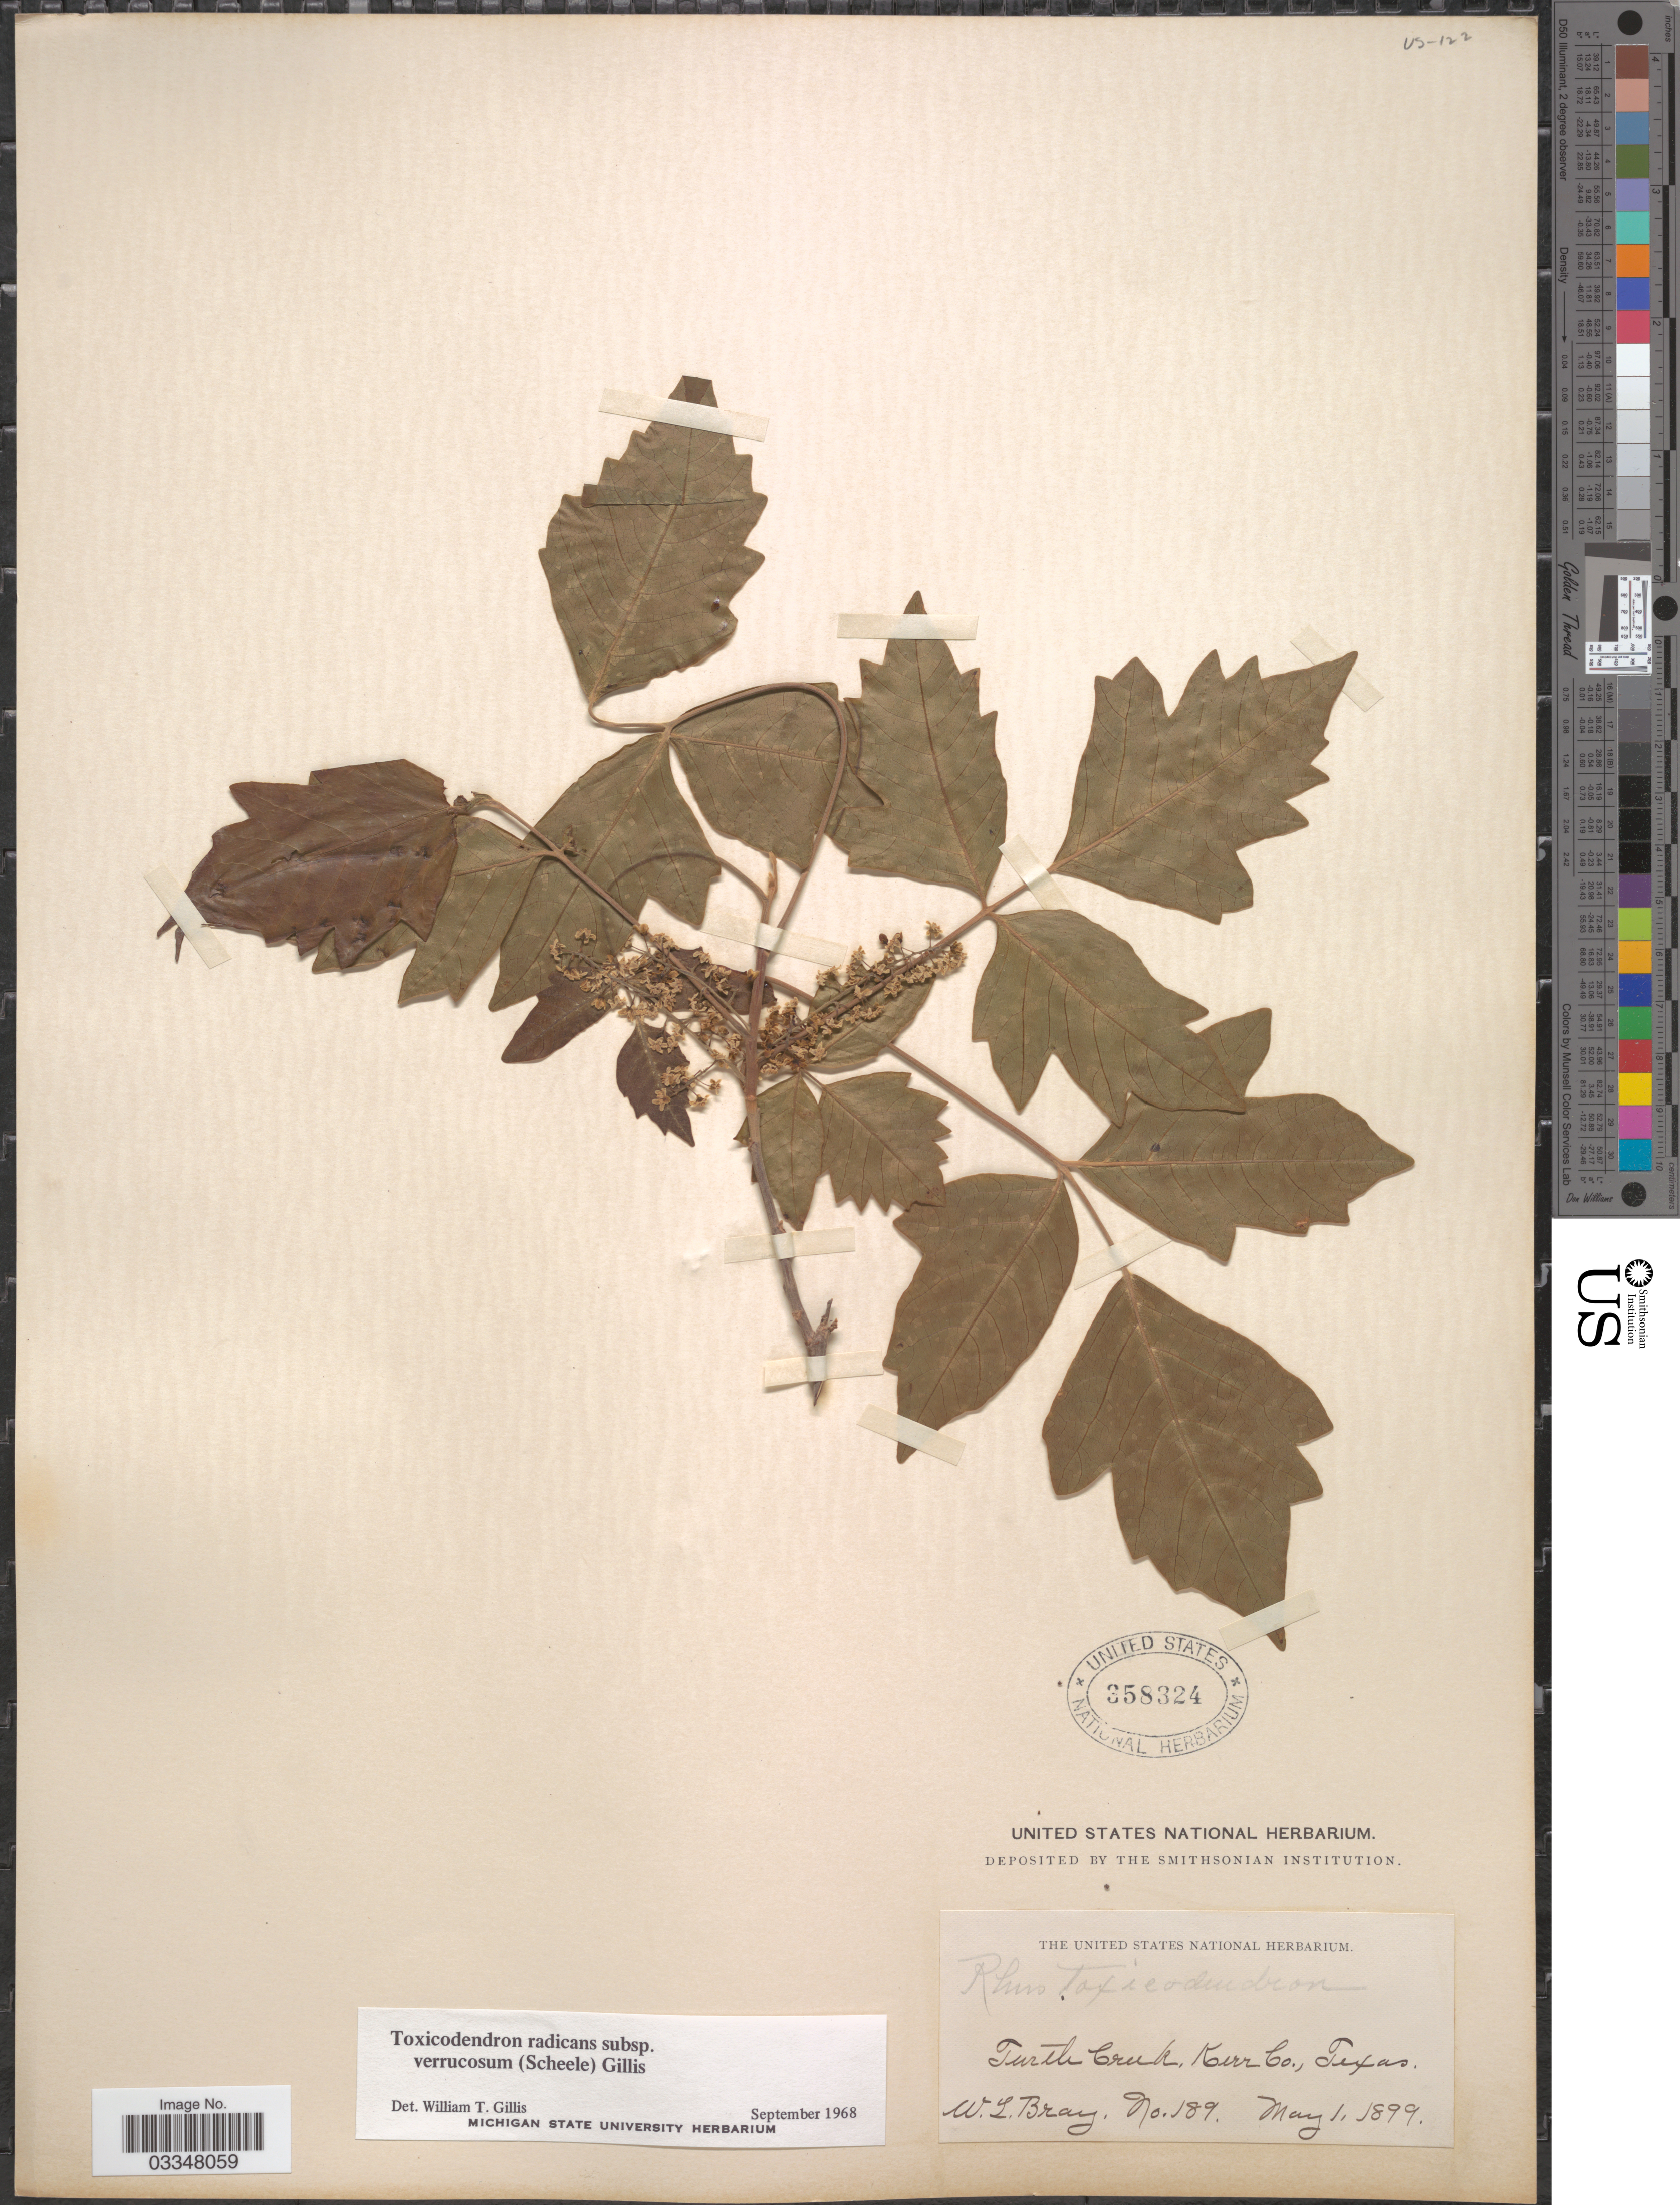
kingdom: Plantae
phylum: Tracheophyta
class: Magnoliopsida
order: Sapindales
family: Anacardiaceae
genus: Toxicodendron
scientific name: Toxicodendron radicans subsp. verrucosum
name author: (Scheele) Gillis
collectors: W. L. Bray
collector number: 189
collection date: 1899-05-01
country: United States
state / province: Texas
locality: Turtle Creek, Kerr Co.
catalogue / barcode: US 358324